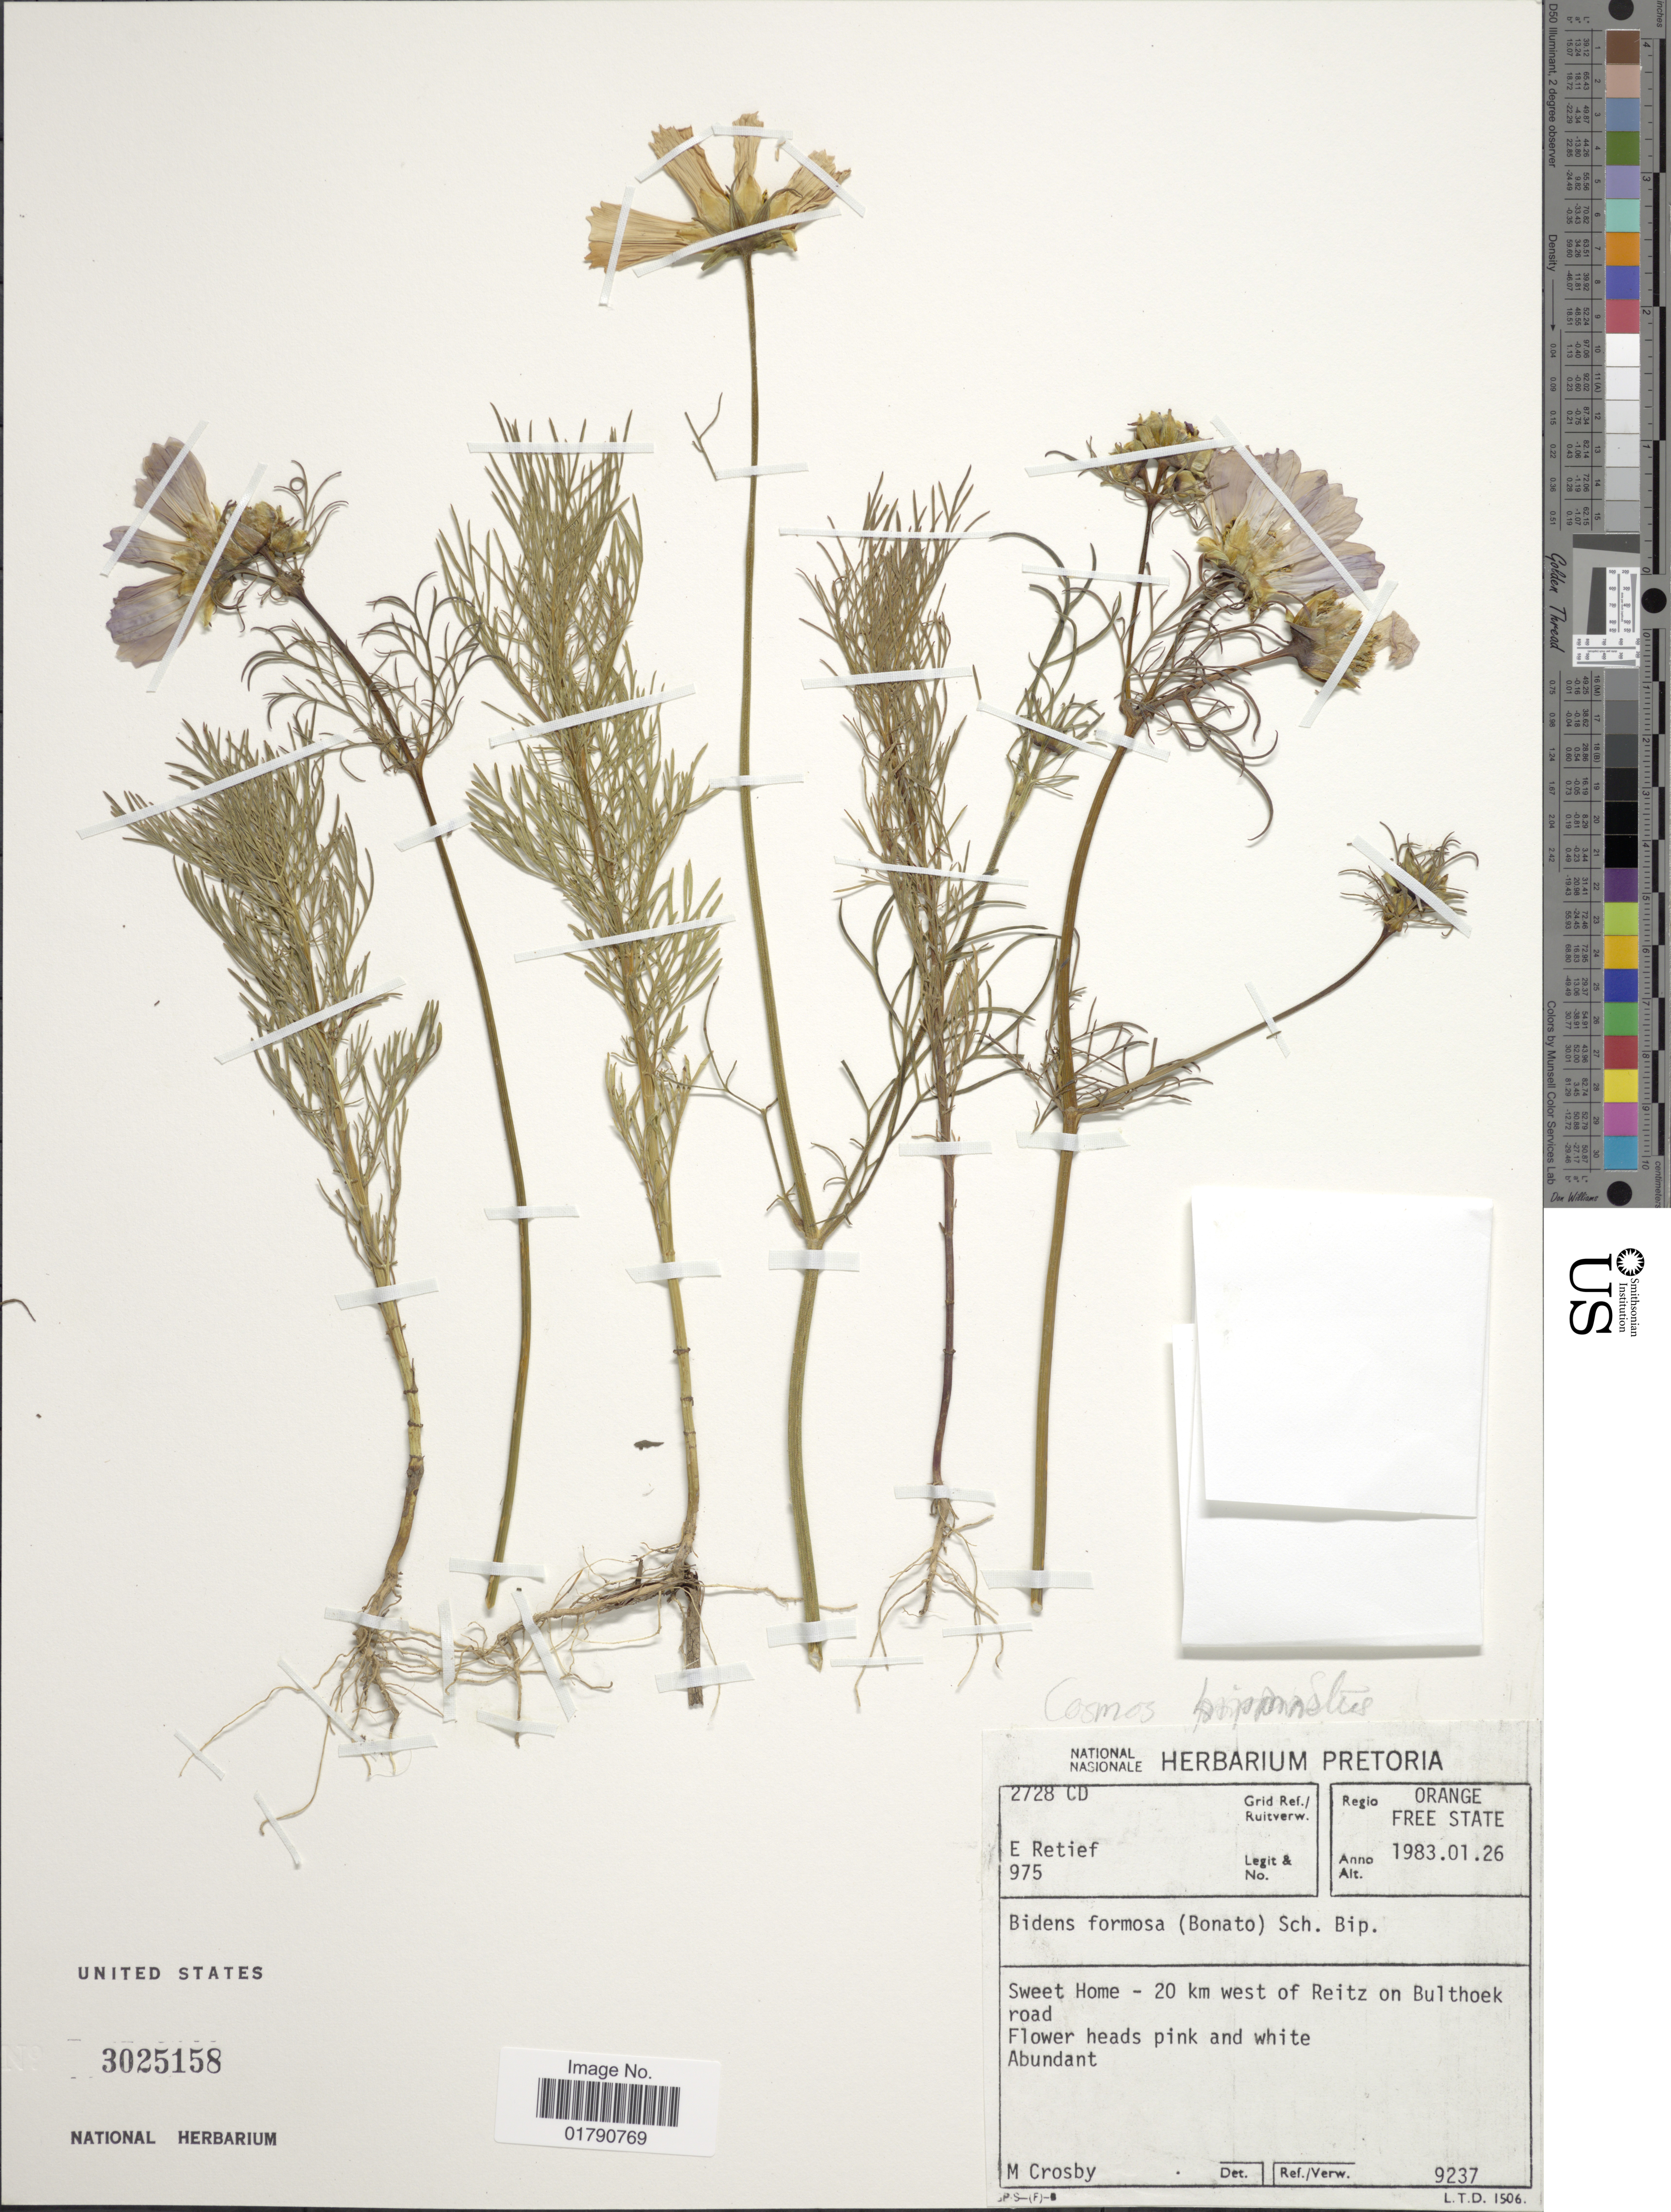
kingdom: Plantae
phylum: Tracheophyta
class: Magnoliopsida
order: Asterales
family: Asteraceae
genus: Cosmos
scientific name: Cosmos bipinnatus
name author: Cav.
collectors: E. Retief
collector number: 975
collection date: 1983-01-26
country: South Africa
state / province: Free State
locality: Sweet Home, 20 km west of Reitz on Bulthoek road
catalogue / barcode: US 3025158